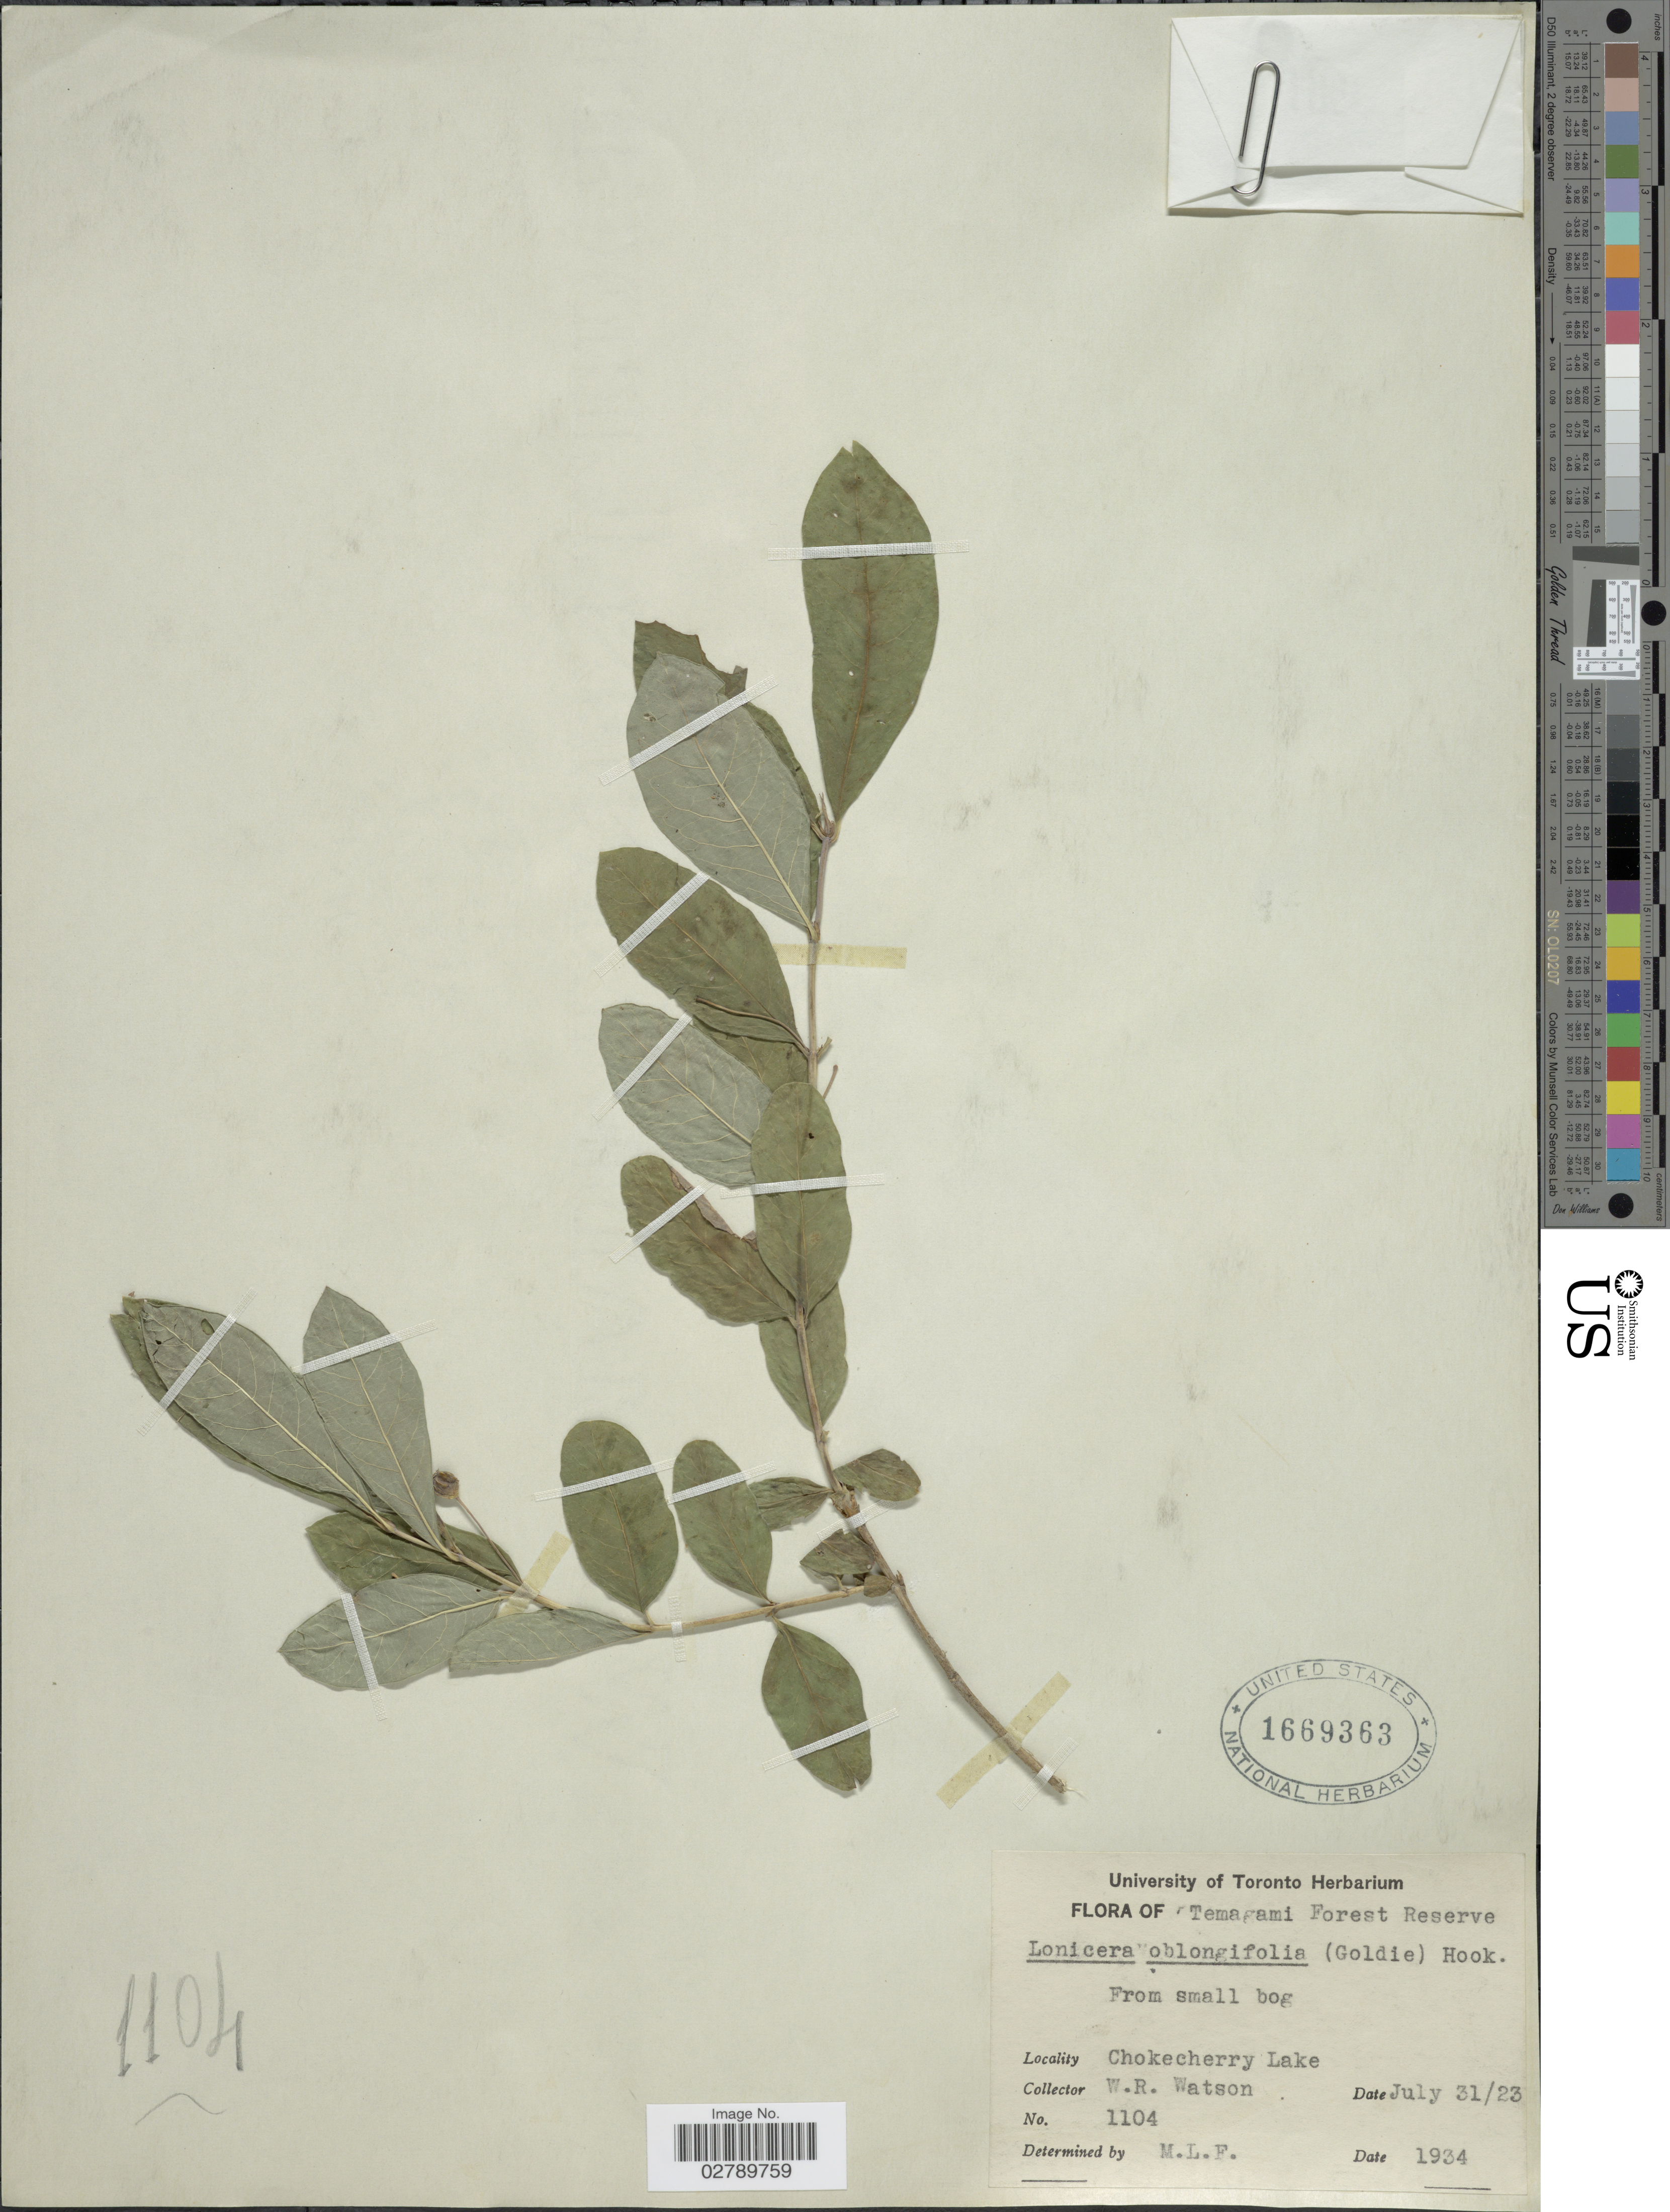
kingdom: Plantae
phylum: Tracheophyta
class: Magnoliopsida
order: Dipsacales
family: Caprifoliaceae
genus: Lonicera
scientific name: Lonicera oblongifolia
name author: Hook.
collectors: W. R. Watson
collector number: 1104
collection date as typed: Transcribed d/m/y: 31/7/23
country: Canada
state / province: Ontario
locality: Temagami Forest Reserve. Chokecherry Lake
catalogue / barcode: US 1669363